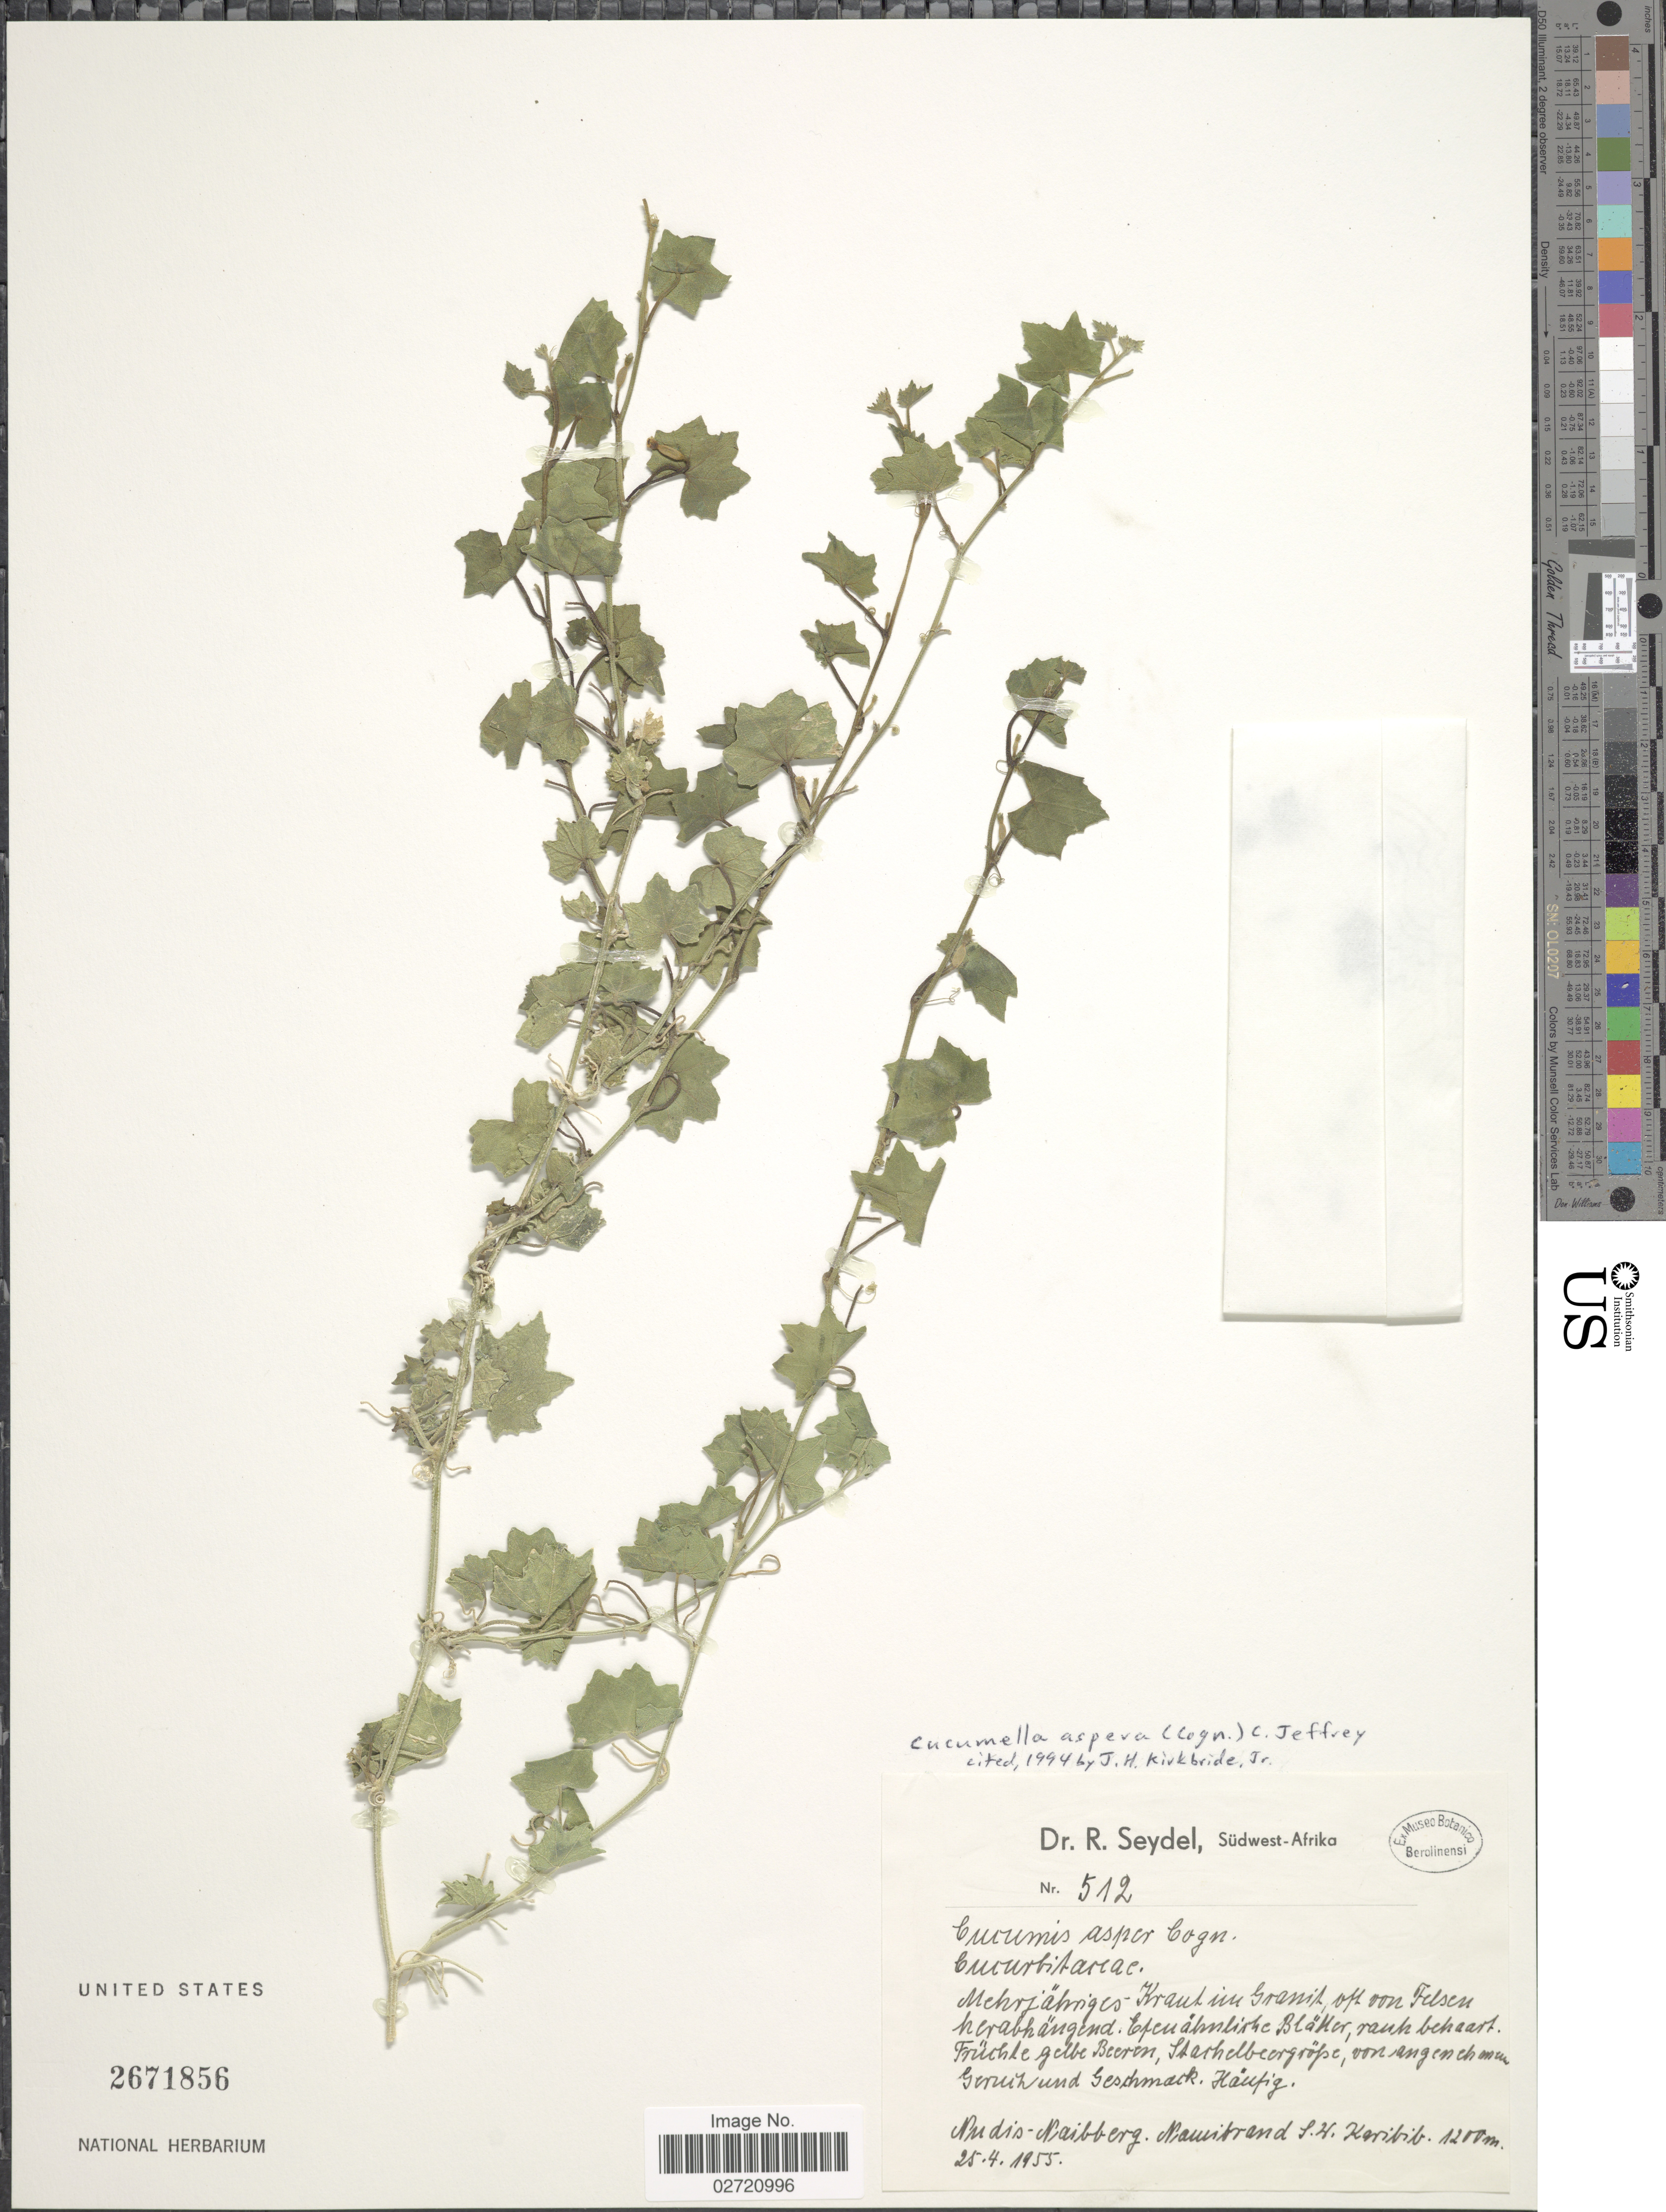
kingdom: Plantae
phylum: Tracheophyta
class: Magnoliopsida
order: Cucurbitales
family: Cucurbitaceae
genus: Cucumis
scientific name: Cucumis aspera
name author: Sol. ex G. Forst.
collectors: R. Seydel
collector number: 512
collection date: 1955-04-25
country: Namibia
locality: Sudwest-Afrika. Nudis-Naibberg, Namibrand, S.W. Karibib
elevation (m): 1200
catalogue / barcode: US 2671856